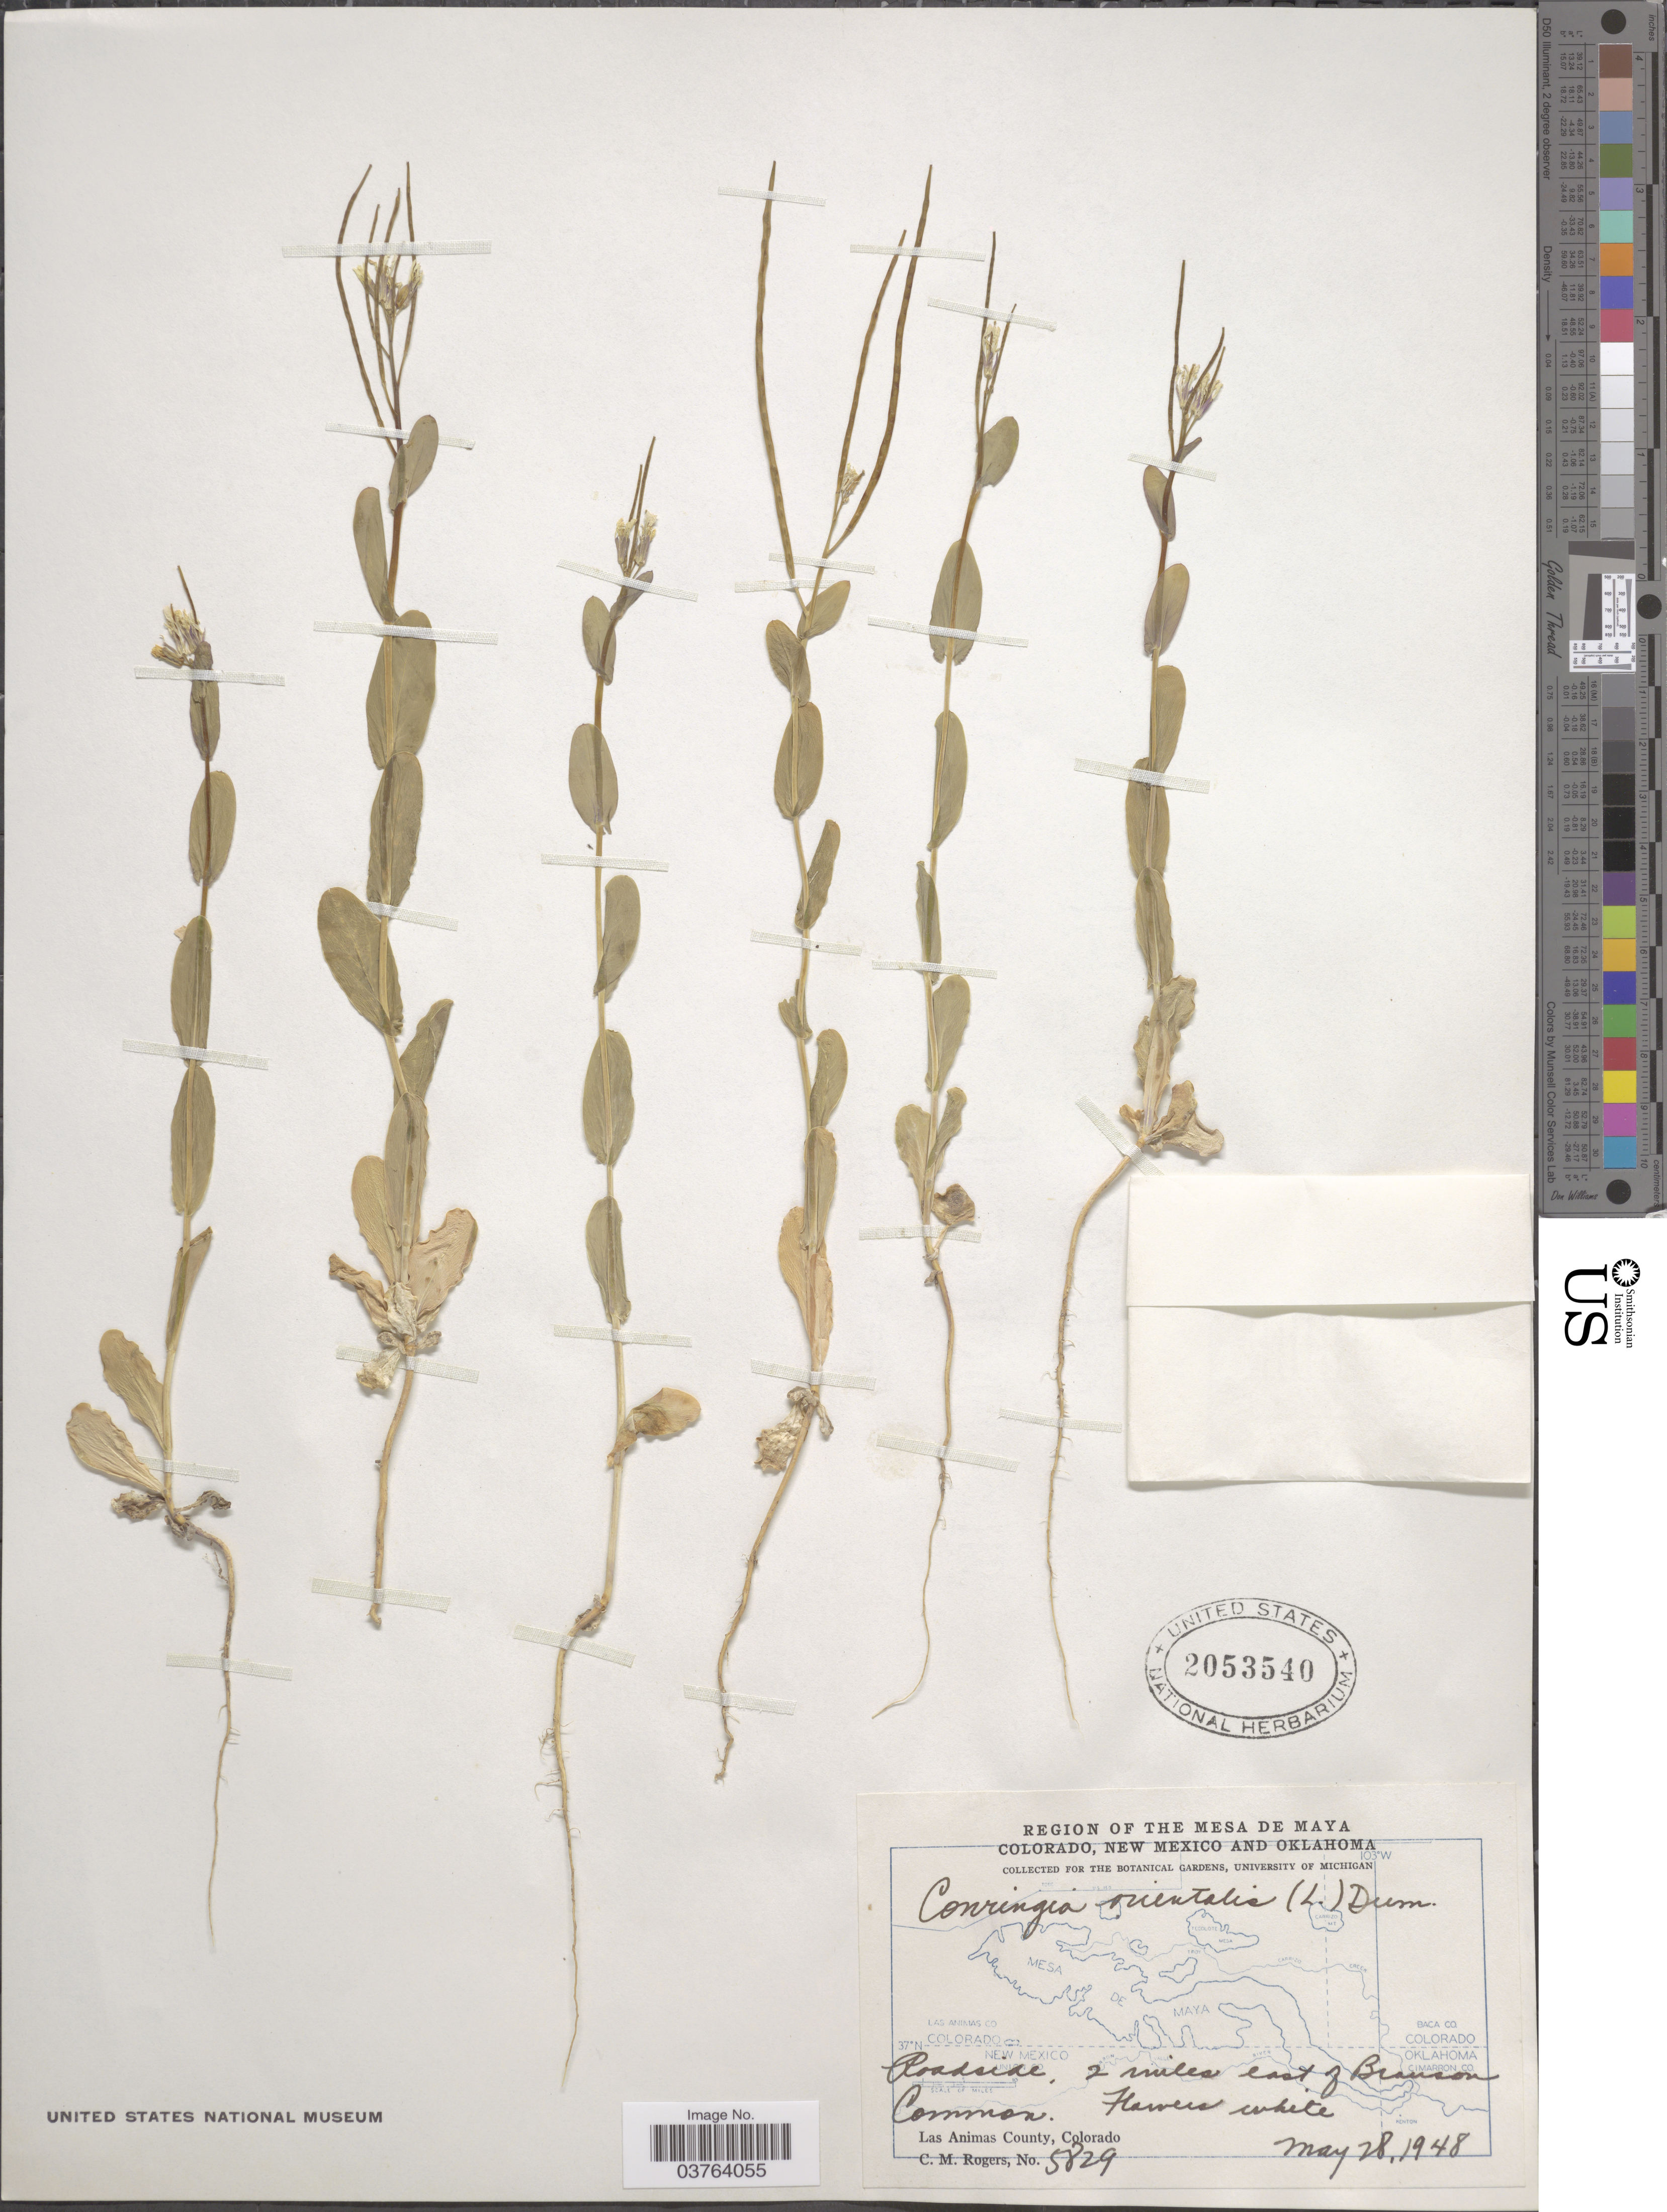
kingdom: Plantae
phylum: Tracheophyta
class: Magnoliopsida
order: Brassicales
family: Brassicaceae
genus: Conringia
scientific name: Conringia orientalis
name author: (L.) C. Presl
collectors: C. M. Rogers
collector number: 5829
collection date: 1948-05-28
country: United States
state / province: Colorado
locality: The Mesa de Maya. Roadside, 2 miles east of Branson. Las Animas County.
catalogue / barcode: US 2053540